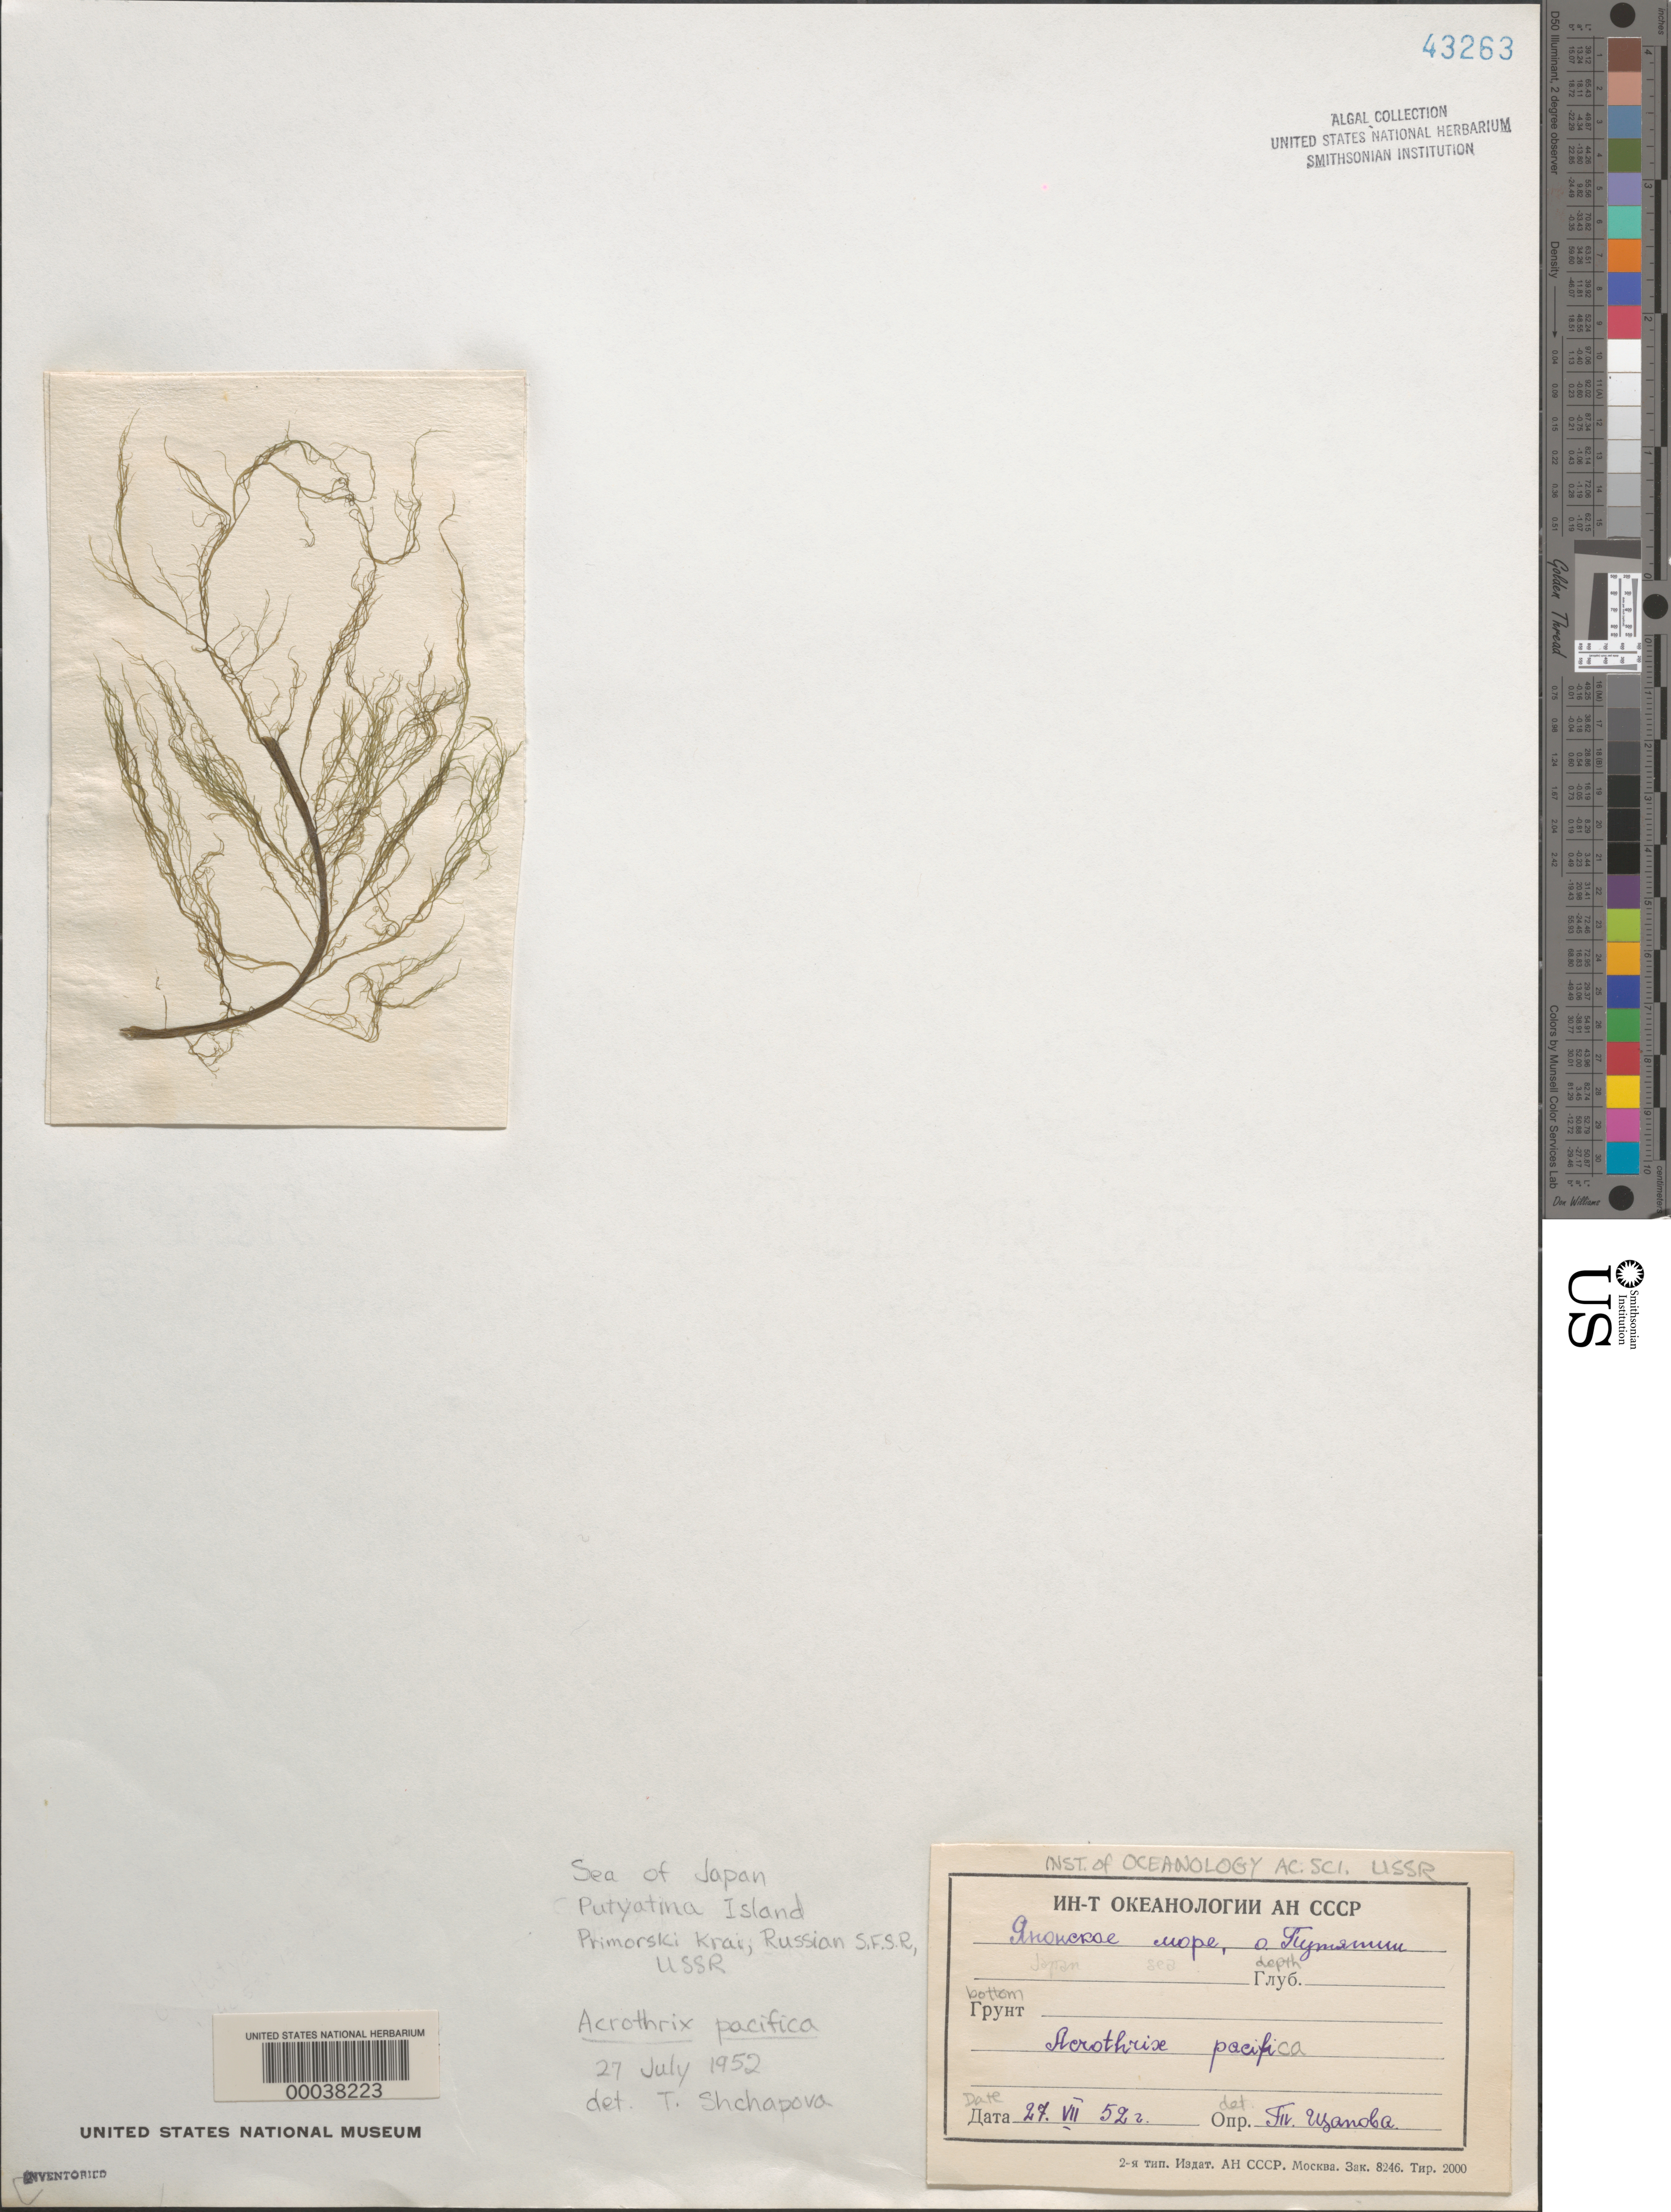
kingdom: Chromista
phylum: Ochrophyta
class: Phaeophyceae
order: Ectocarpales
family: Chordariaceae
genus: Acrothrix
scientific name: Acrothrix pacifica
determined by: Shchapova, T.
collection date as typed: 27 Jul 1952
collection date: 1952-07-27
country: Russian Federation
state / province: Primorsky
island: Putyatina Island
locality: Sea of Japan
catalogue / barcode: US 43263